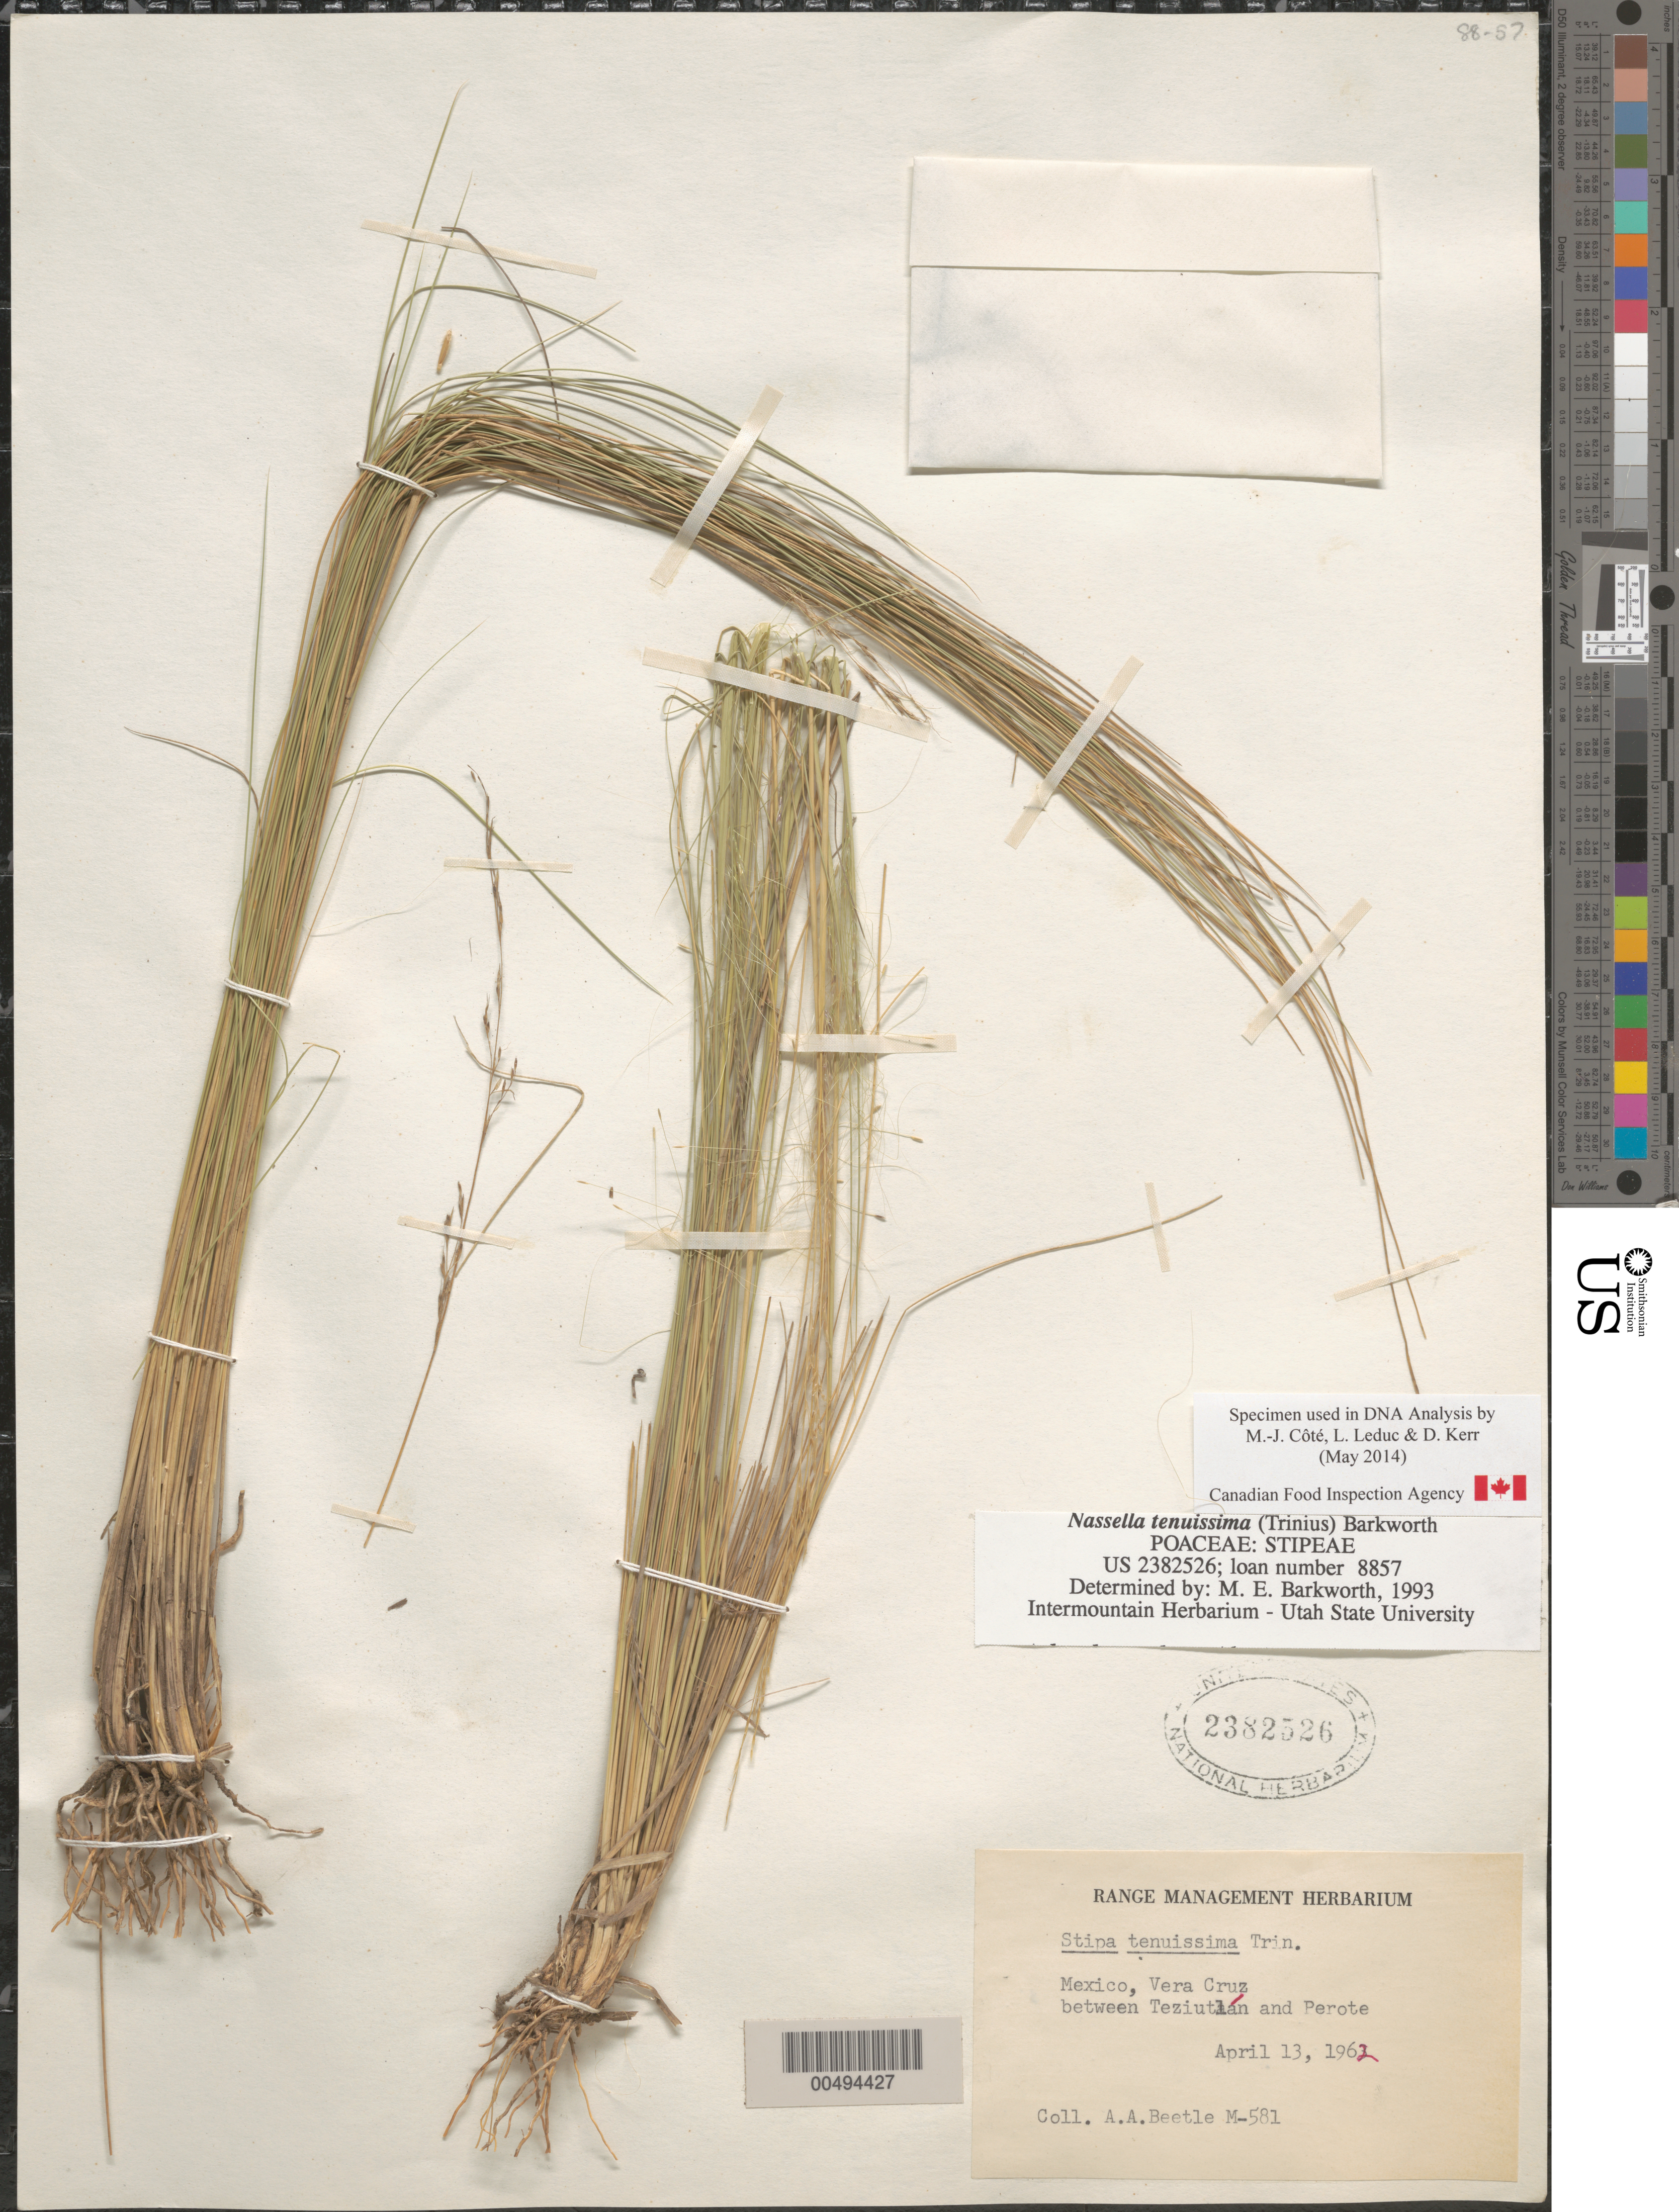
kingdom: Plantae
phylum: Tracheophyta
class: Liliopsida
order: Poales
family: Poaceae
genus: Nassella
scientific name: Nassella tenuissima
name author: (Trin.) Barkworth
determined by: Barkworth, M. E.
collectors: A. A. Beetle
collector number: M-581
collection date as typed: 13 Apr 1962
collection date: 1962-04-13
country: Mexico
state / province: Veracruz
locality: Between Teziutl n & Perote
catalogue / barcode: US 2382526